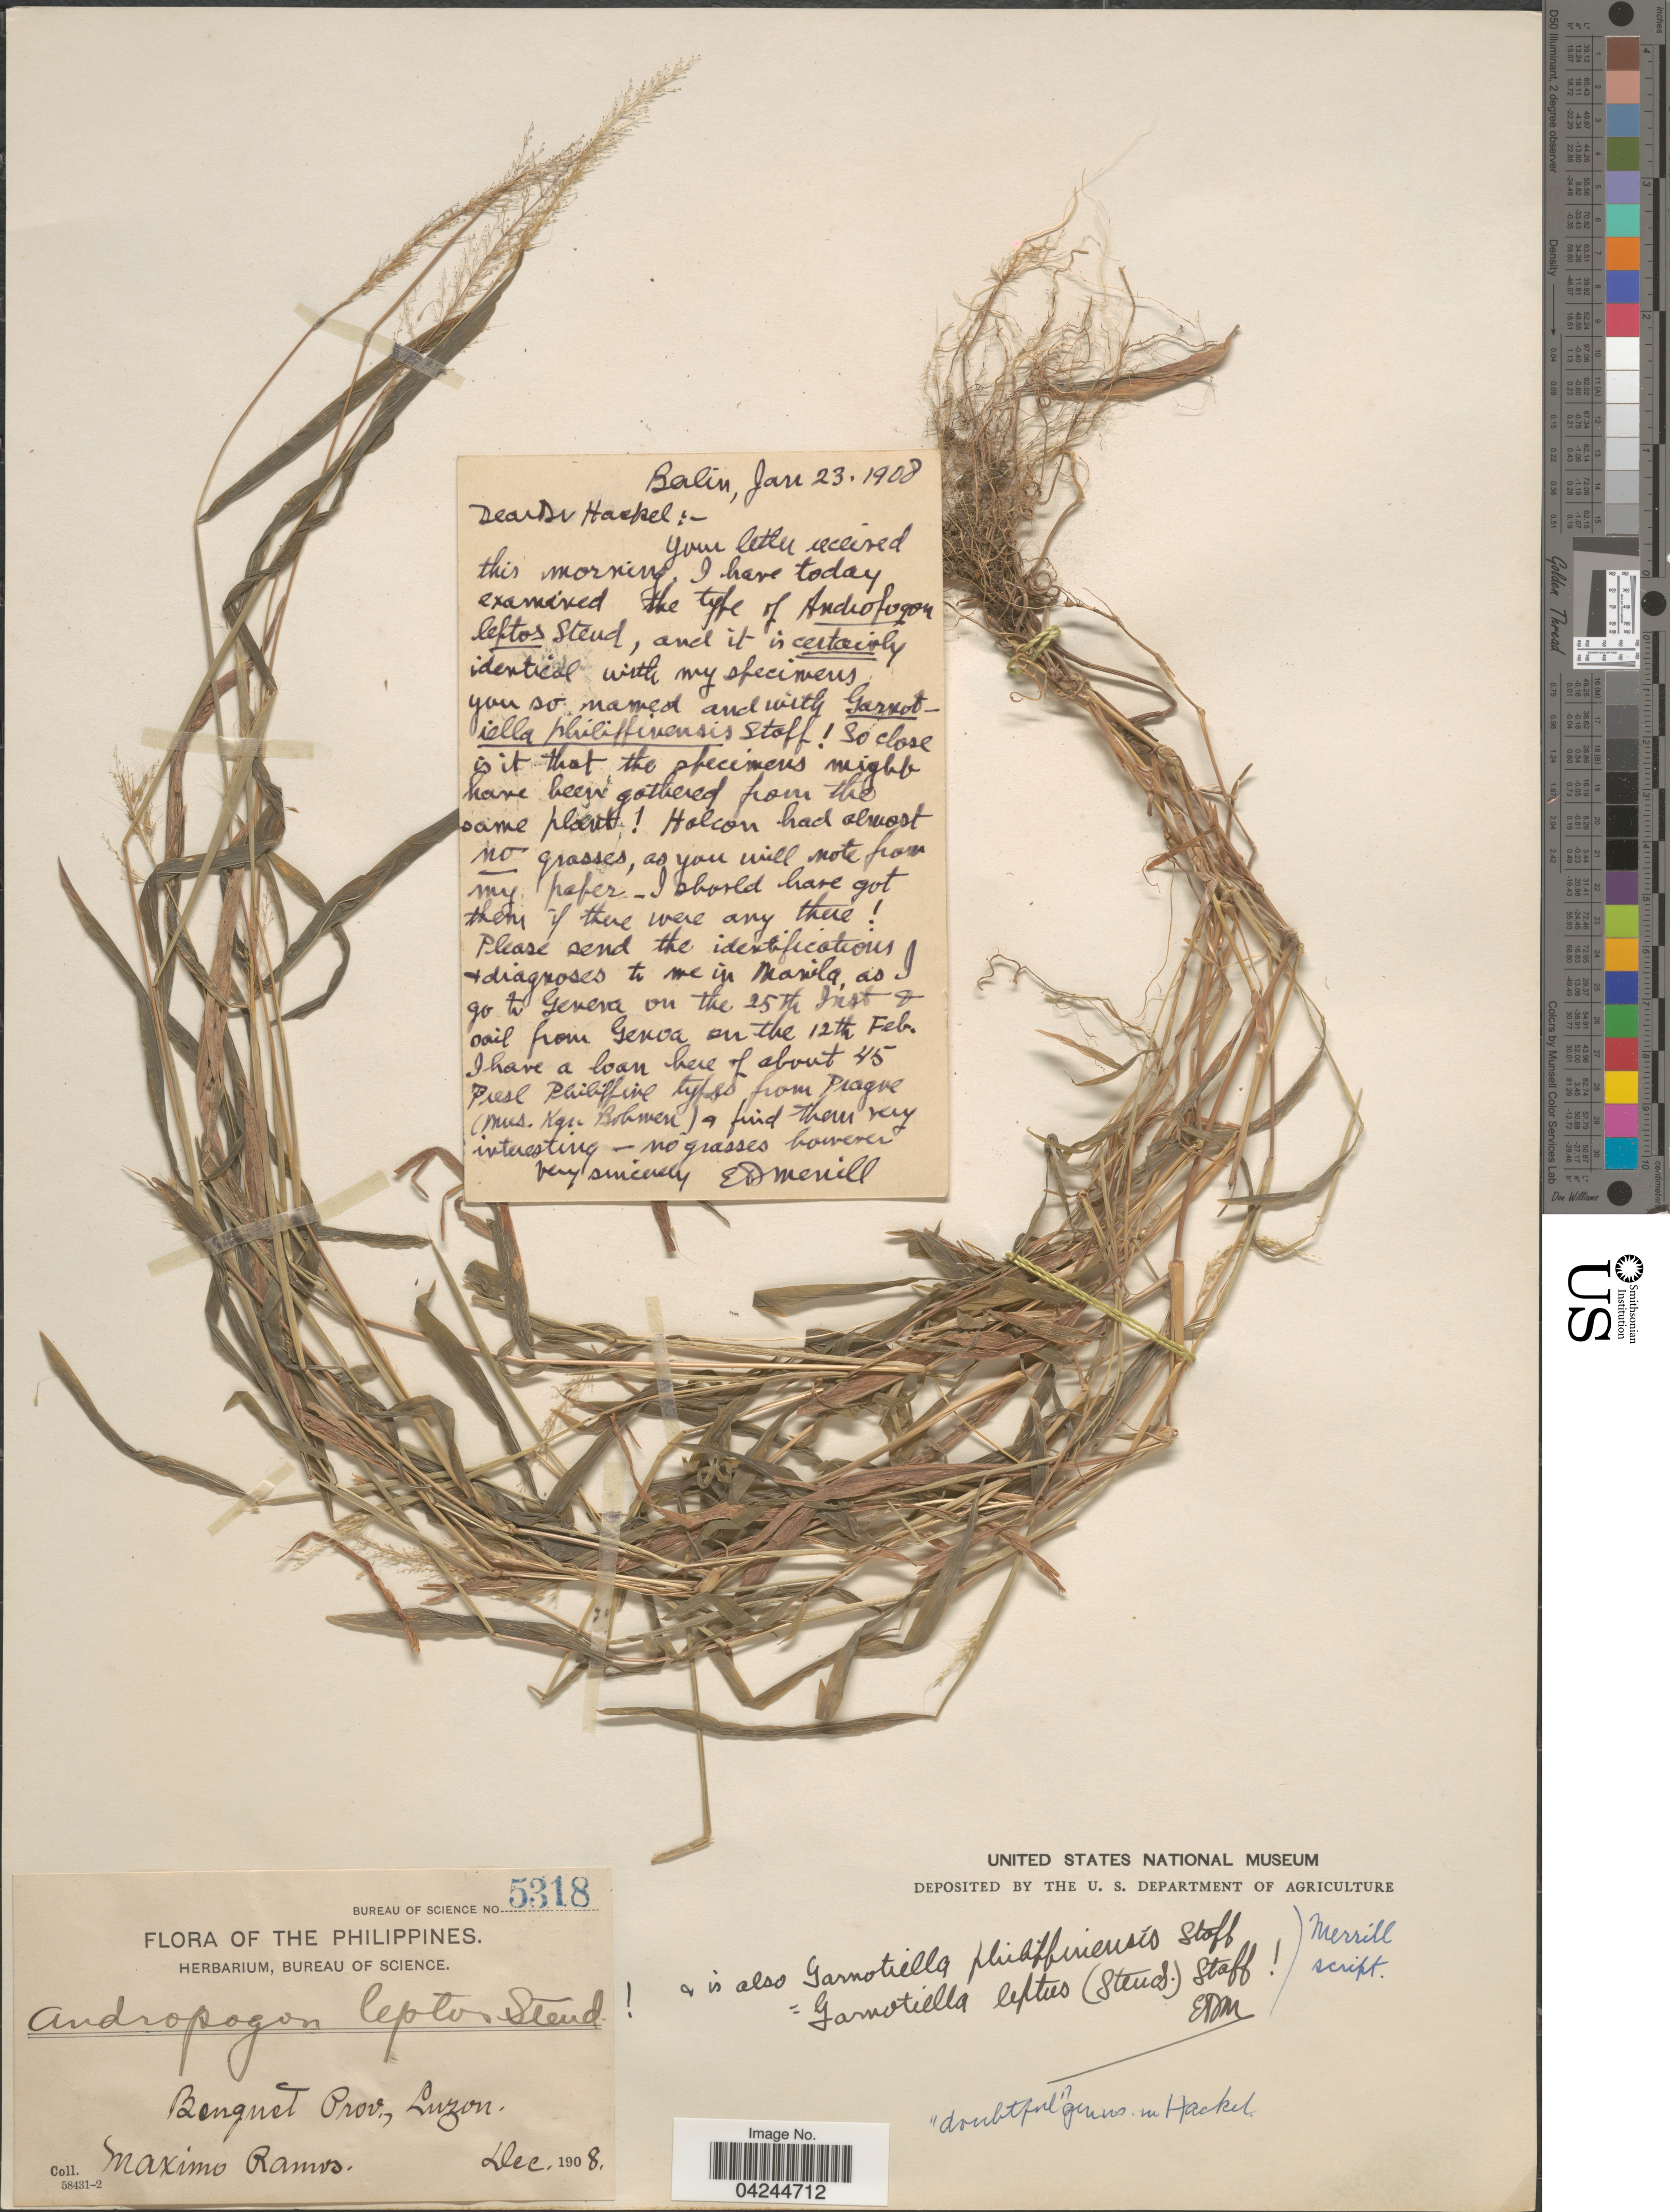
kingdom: Plantae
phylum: Tracheophyta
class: Liliopsida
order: Poales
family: Poaceae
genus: Asthenochloa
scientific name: Asthenochloa tenera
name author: Büse in Miq.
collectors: M. Ramos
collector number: Bureau of Science 5318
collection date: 1908-12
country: Philippines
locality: Benguet Prov., Luzon.